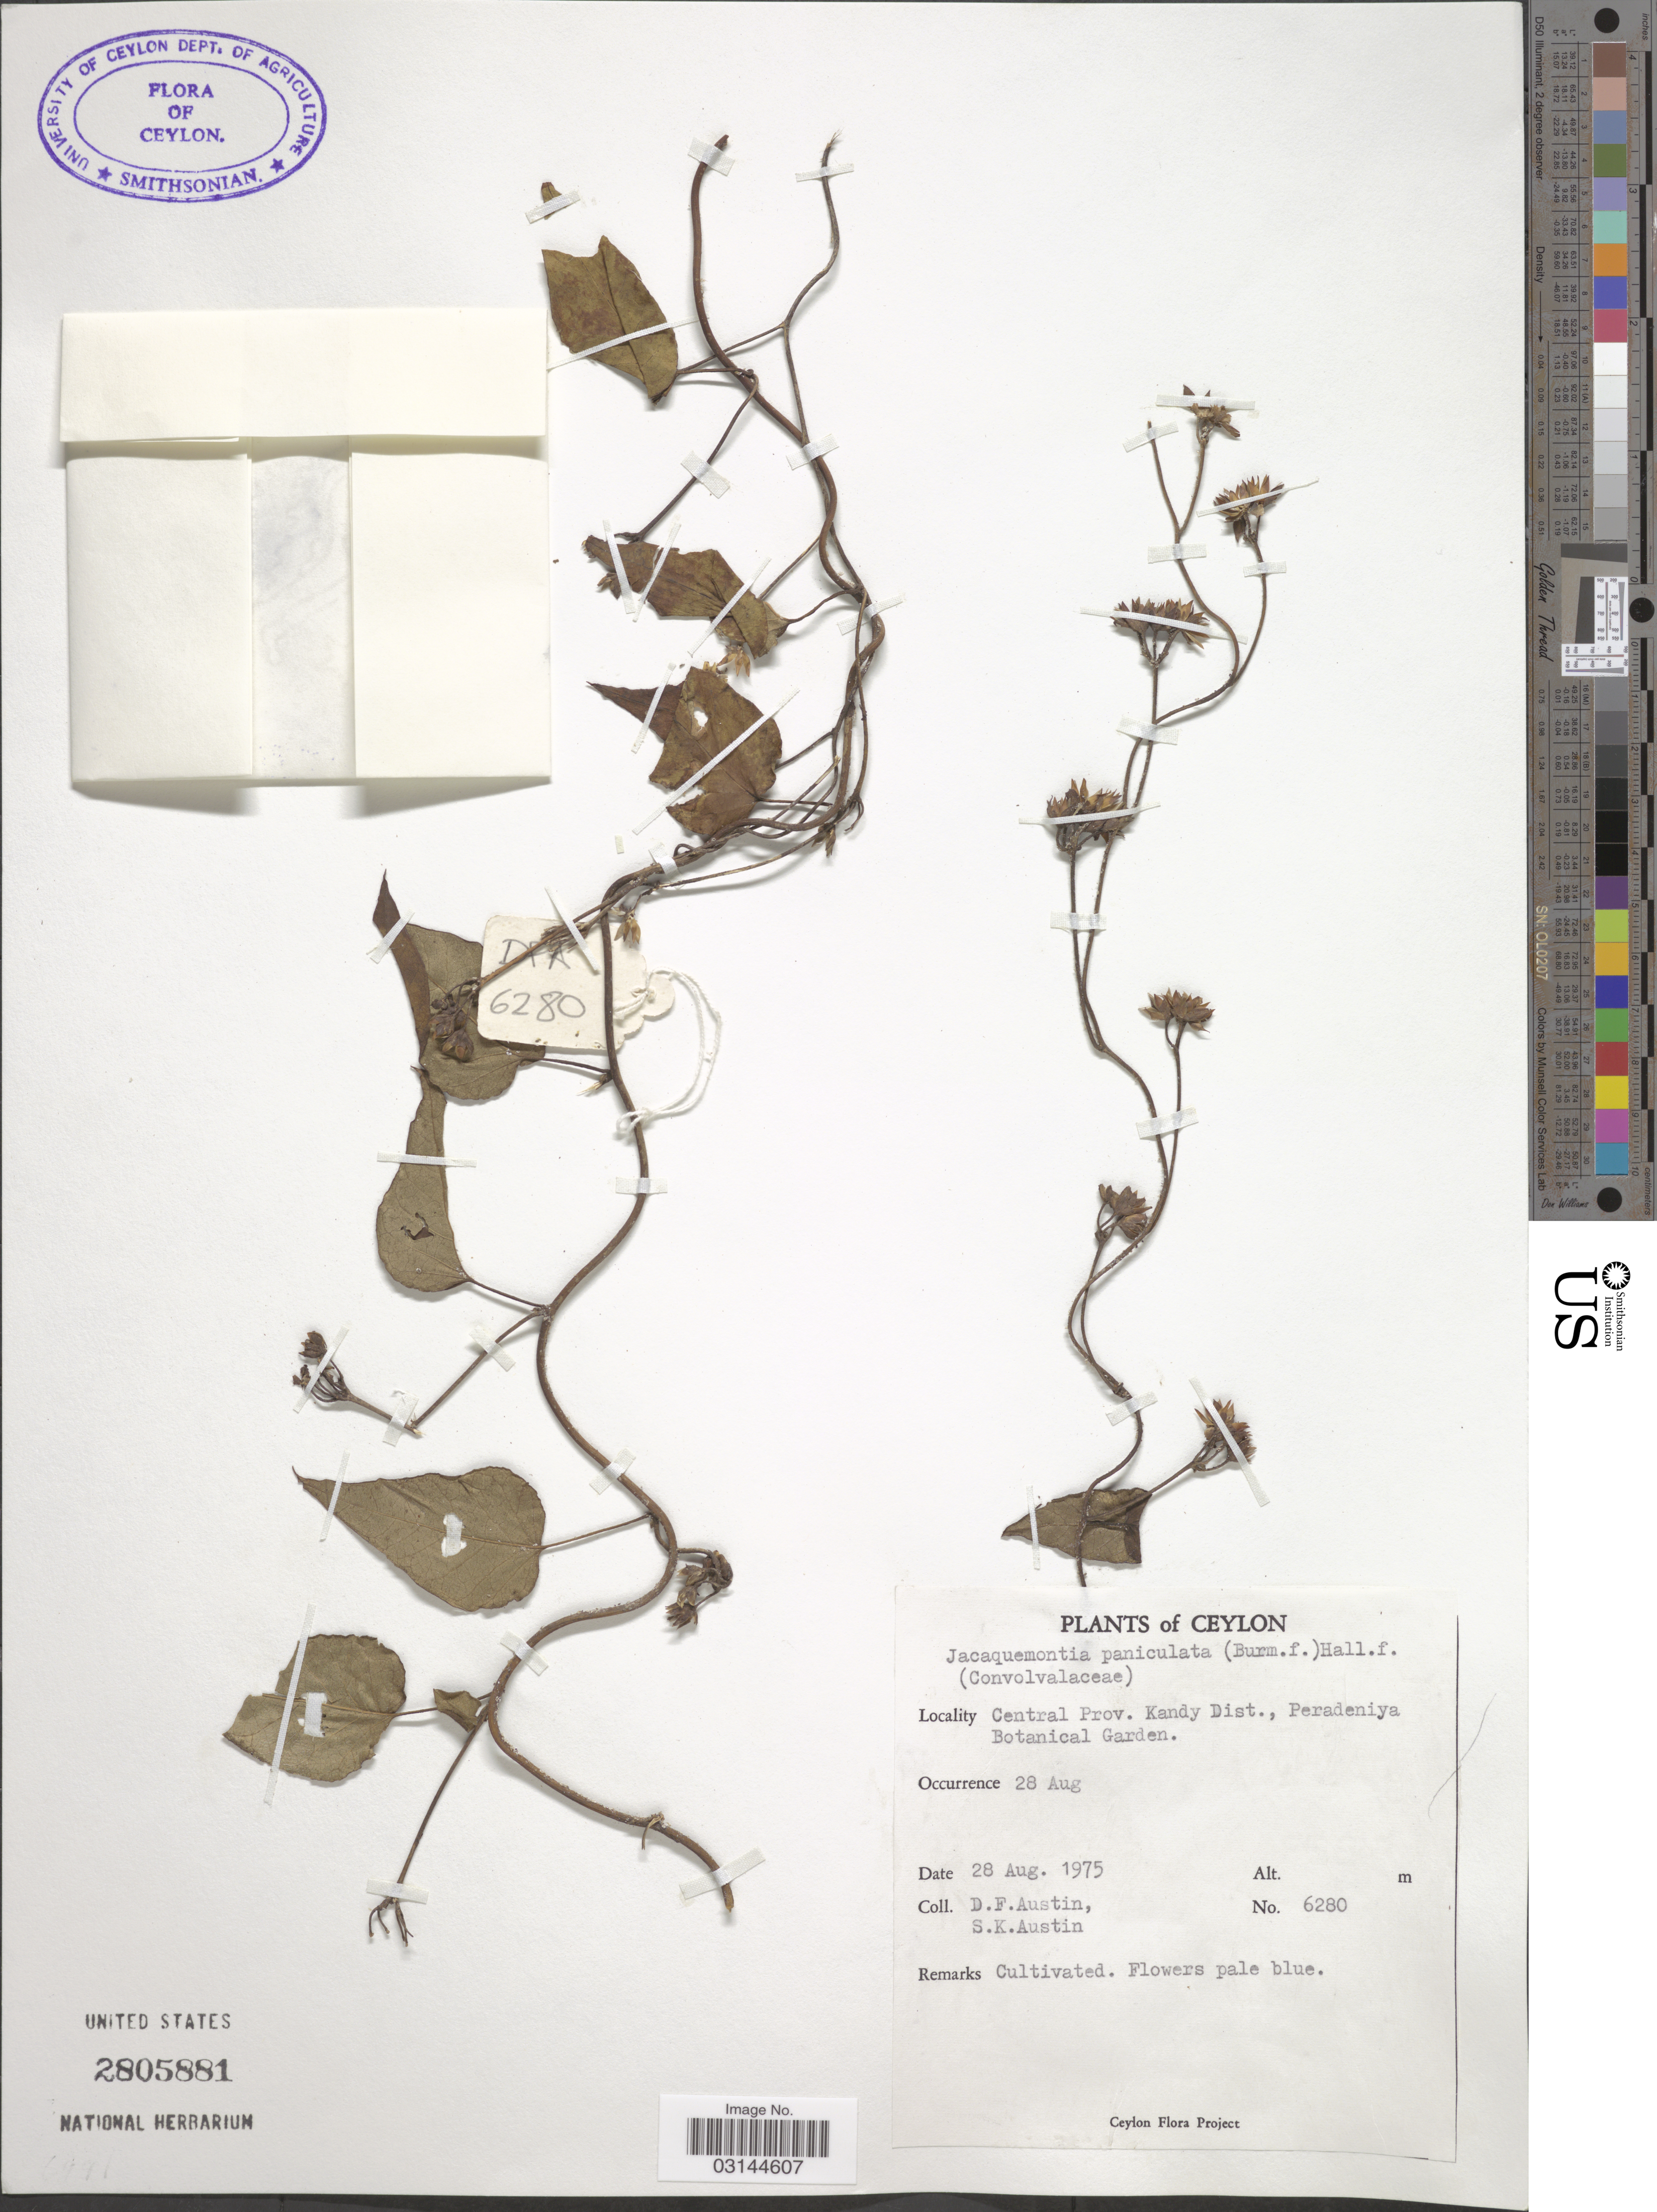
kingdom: Plantae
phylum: Tracheophyta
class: Magnoliopsida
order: Solanales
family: Convolvulaceae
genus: Jacquemontia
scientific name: Jacquemontia paniculata var. tomentosa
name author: (Warb.) Ooststr.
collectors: D. Austin & S. Austin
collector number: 6280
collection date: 1975-08-28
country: Sri Lanka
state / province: Central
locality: Ceylon. Kandy Dist., Peradeniya Botanical Garden.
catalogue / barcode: US 2805881